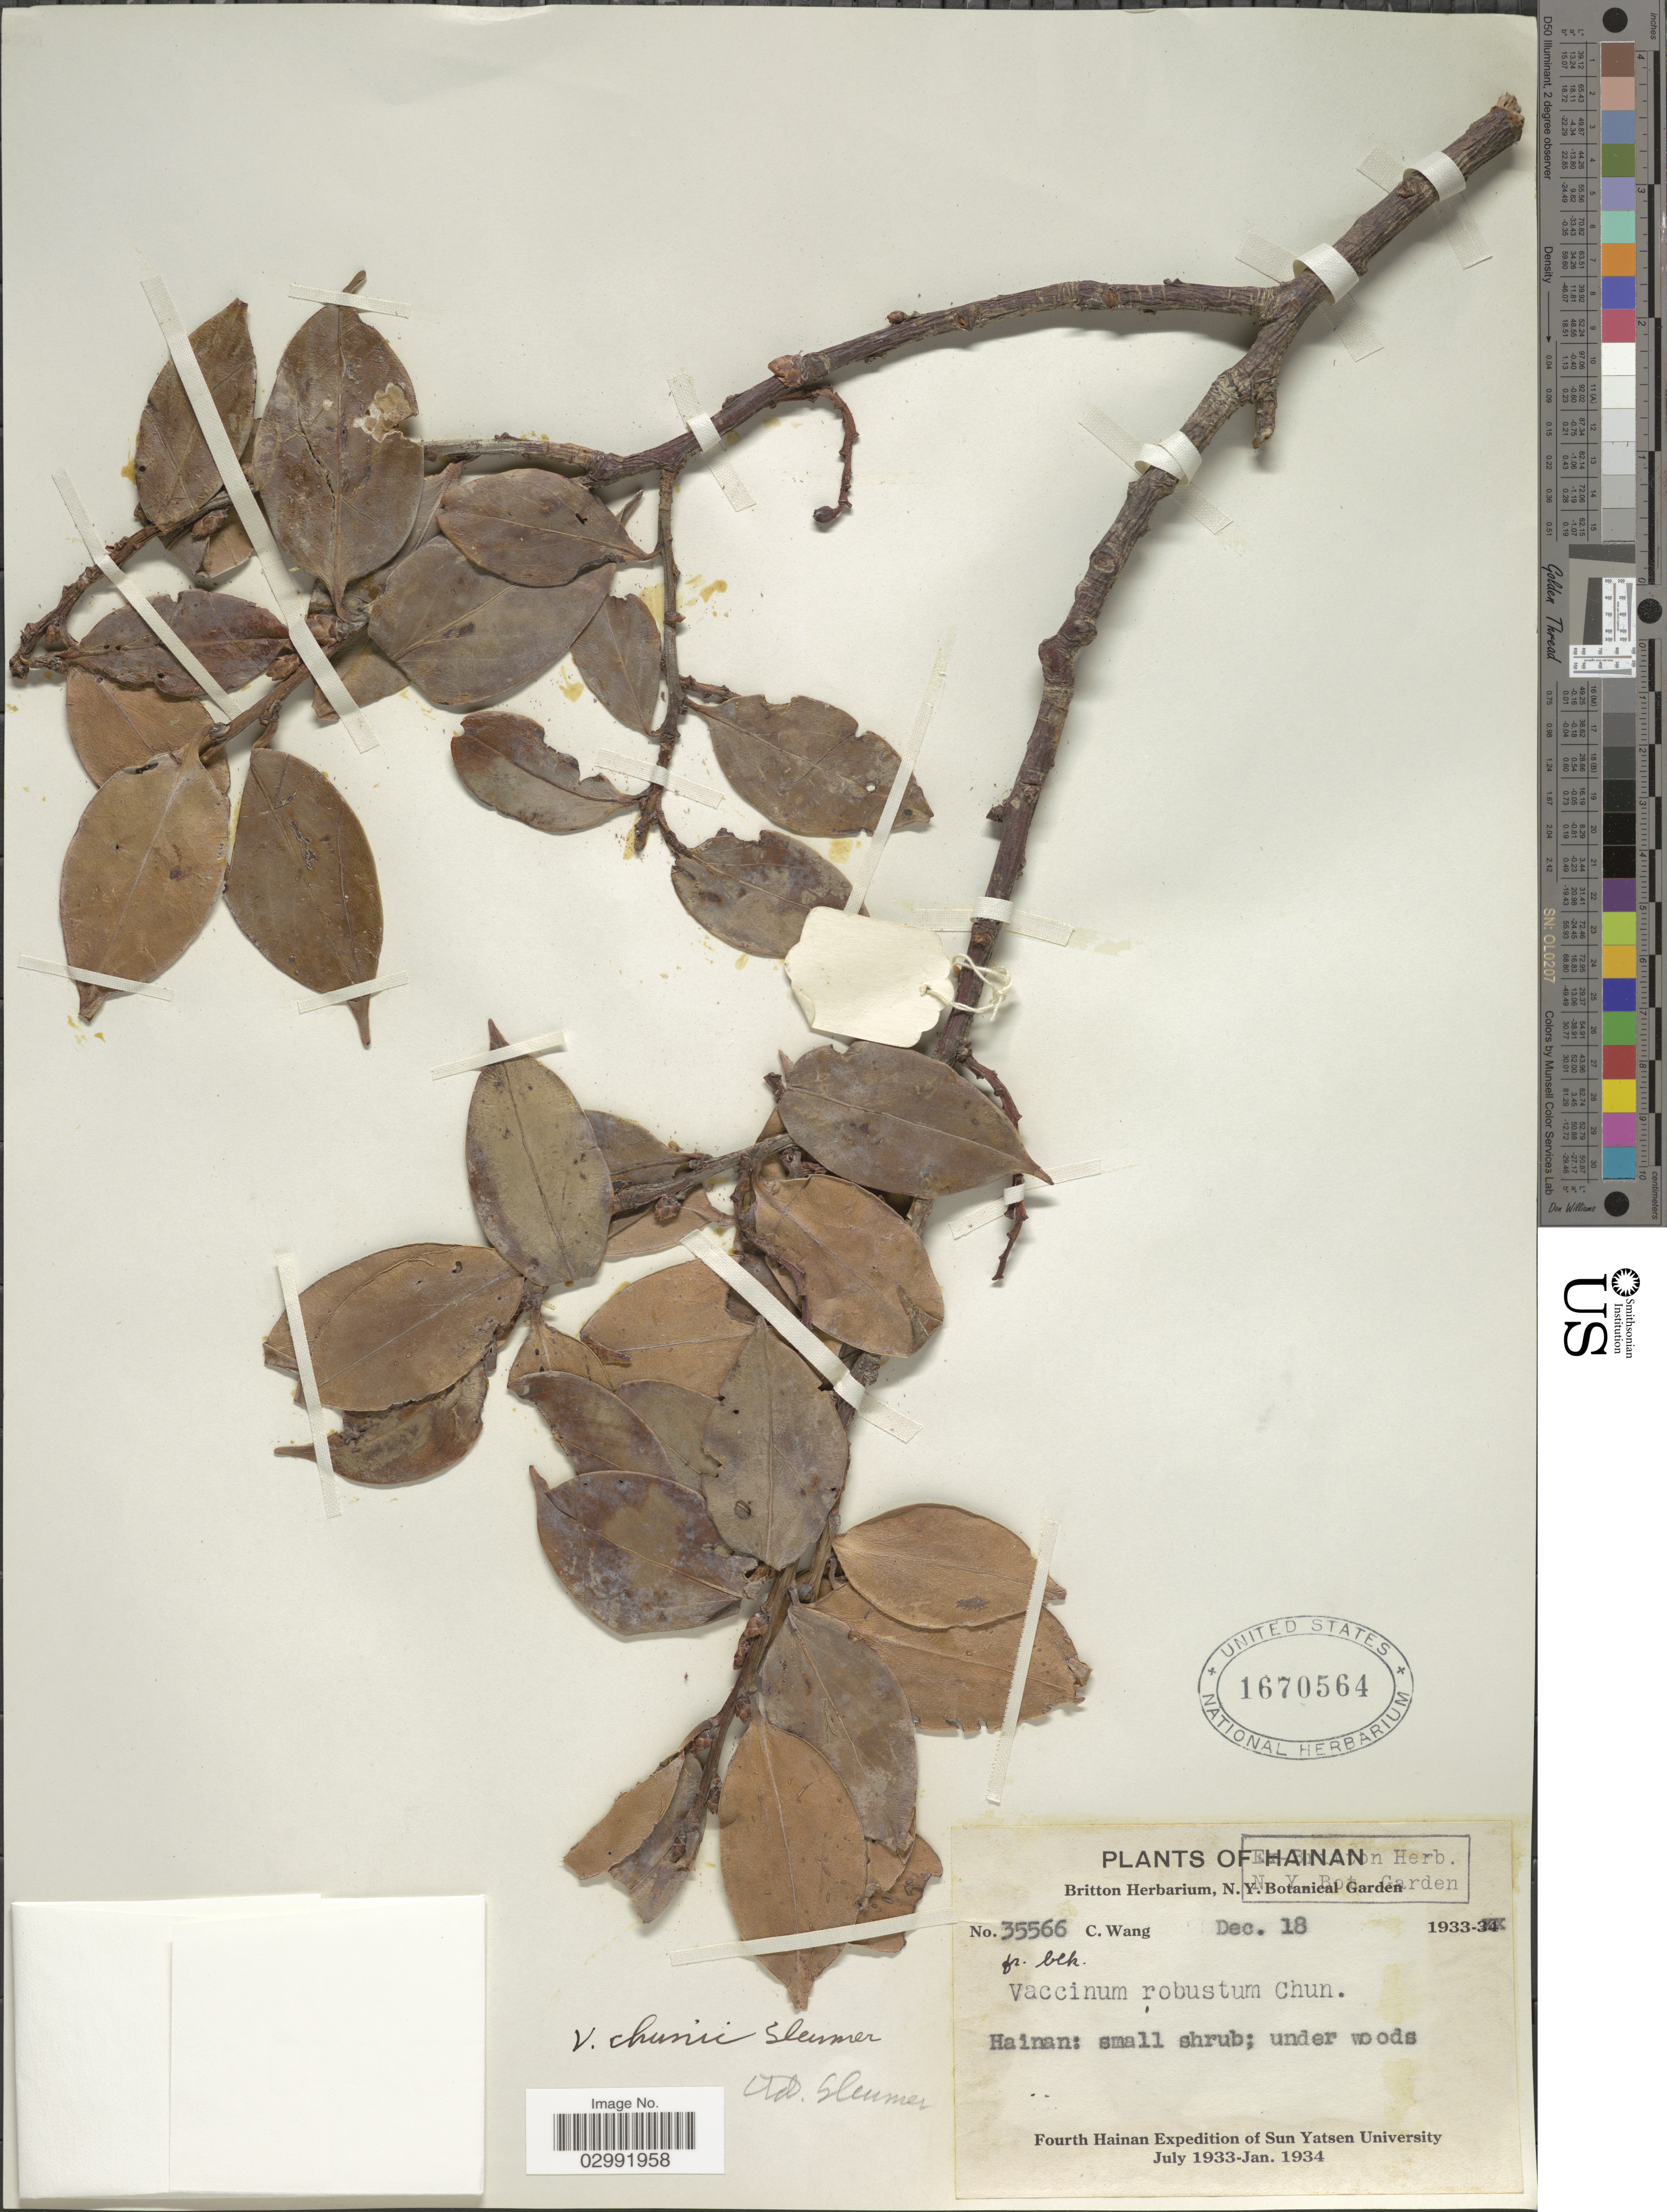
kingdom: Plantae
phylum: Tracheophyta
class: Magnoliopsida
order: Ericales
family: Ericaceae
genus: Vaccinium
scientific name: Vaccinium chunii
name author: Merr. ex Sleumer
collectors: C. Wang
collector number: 35566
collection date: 1933-12-18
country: China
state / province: Hainan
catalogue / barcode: US 1670564